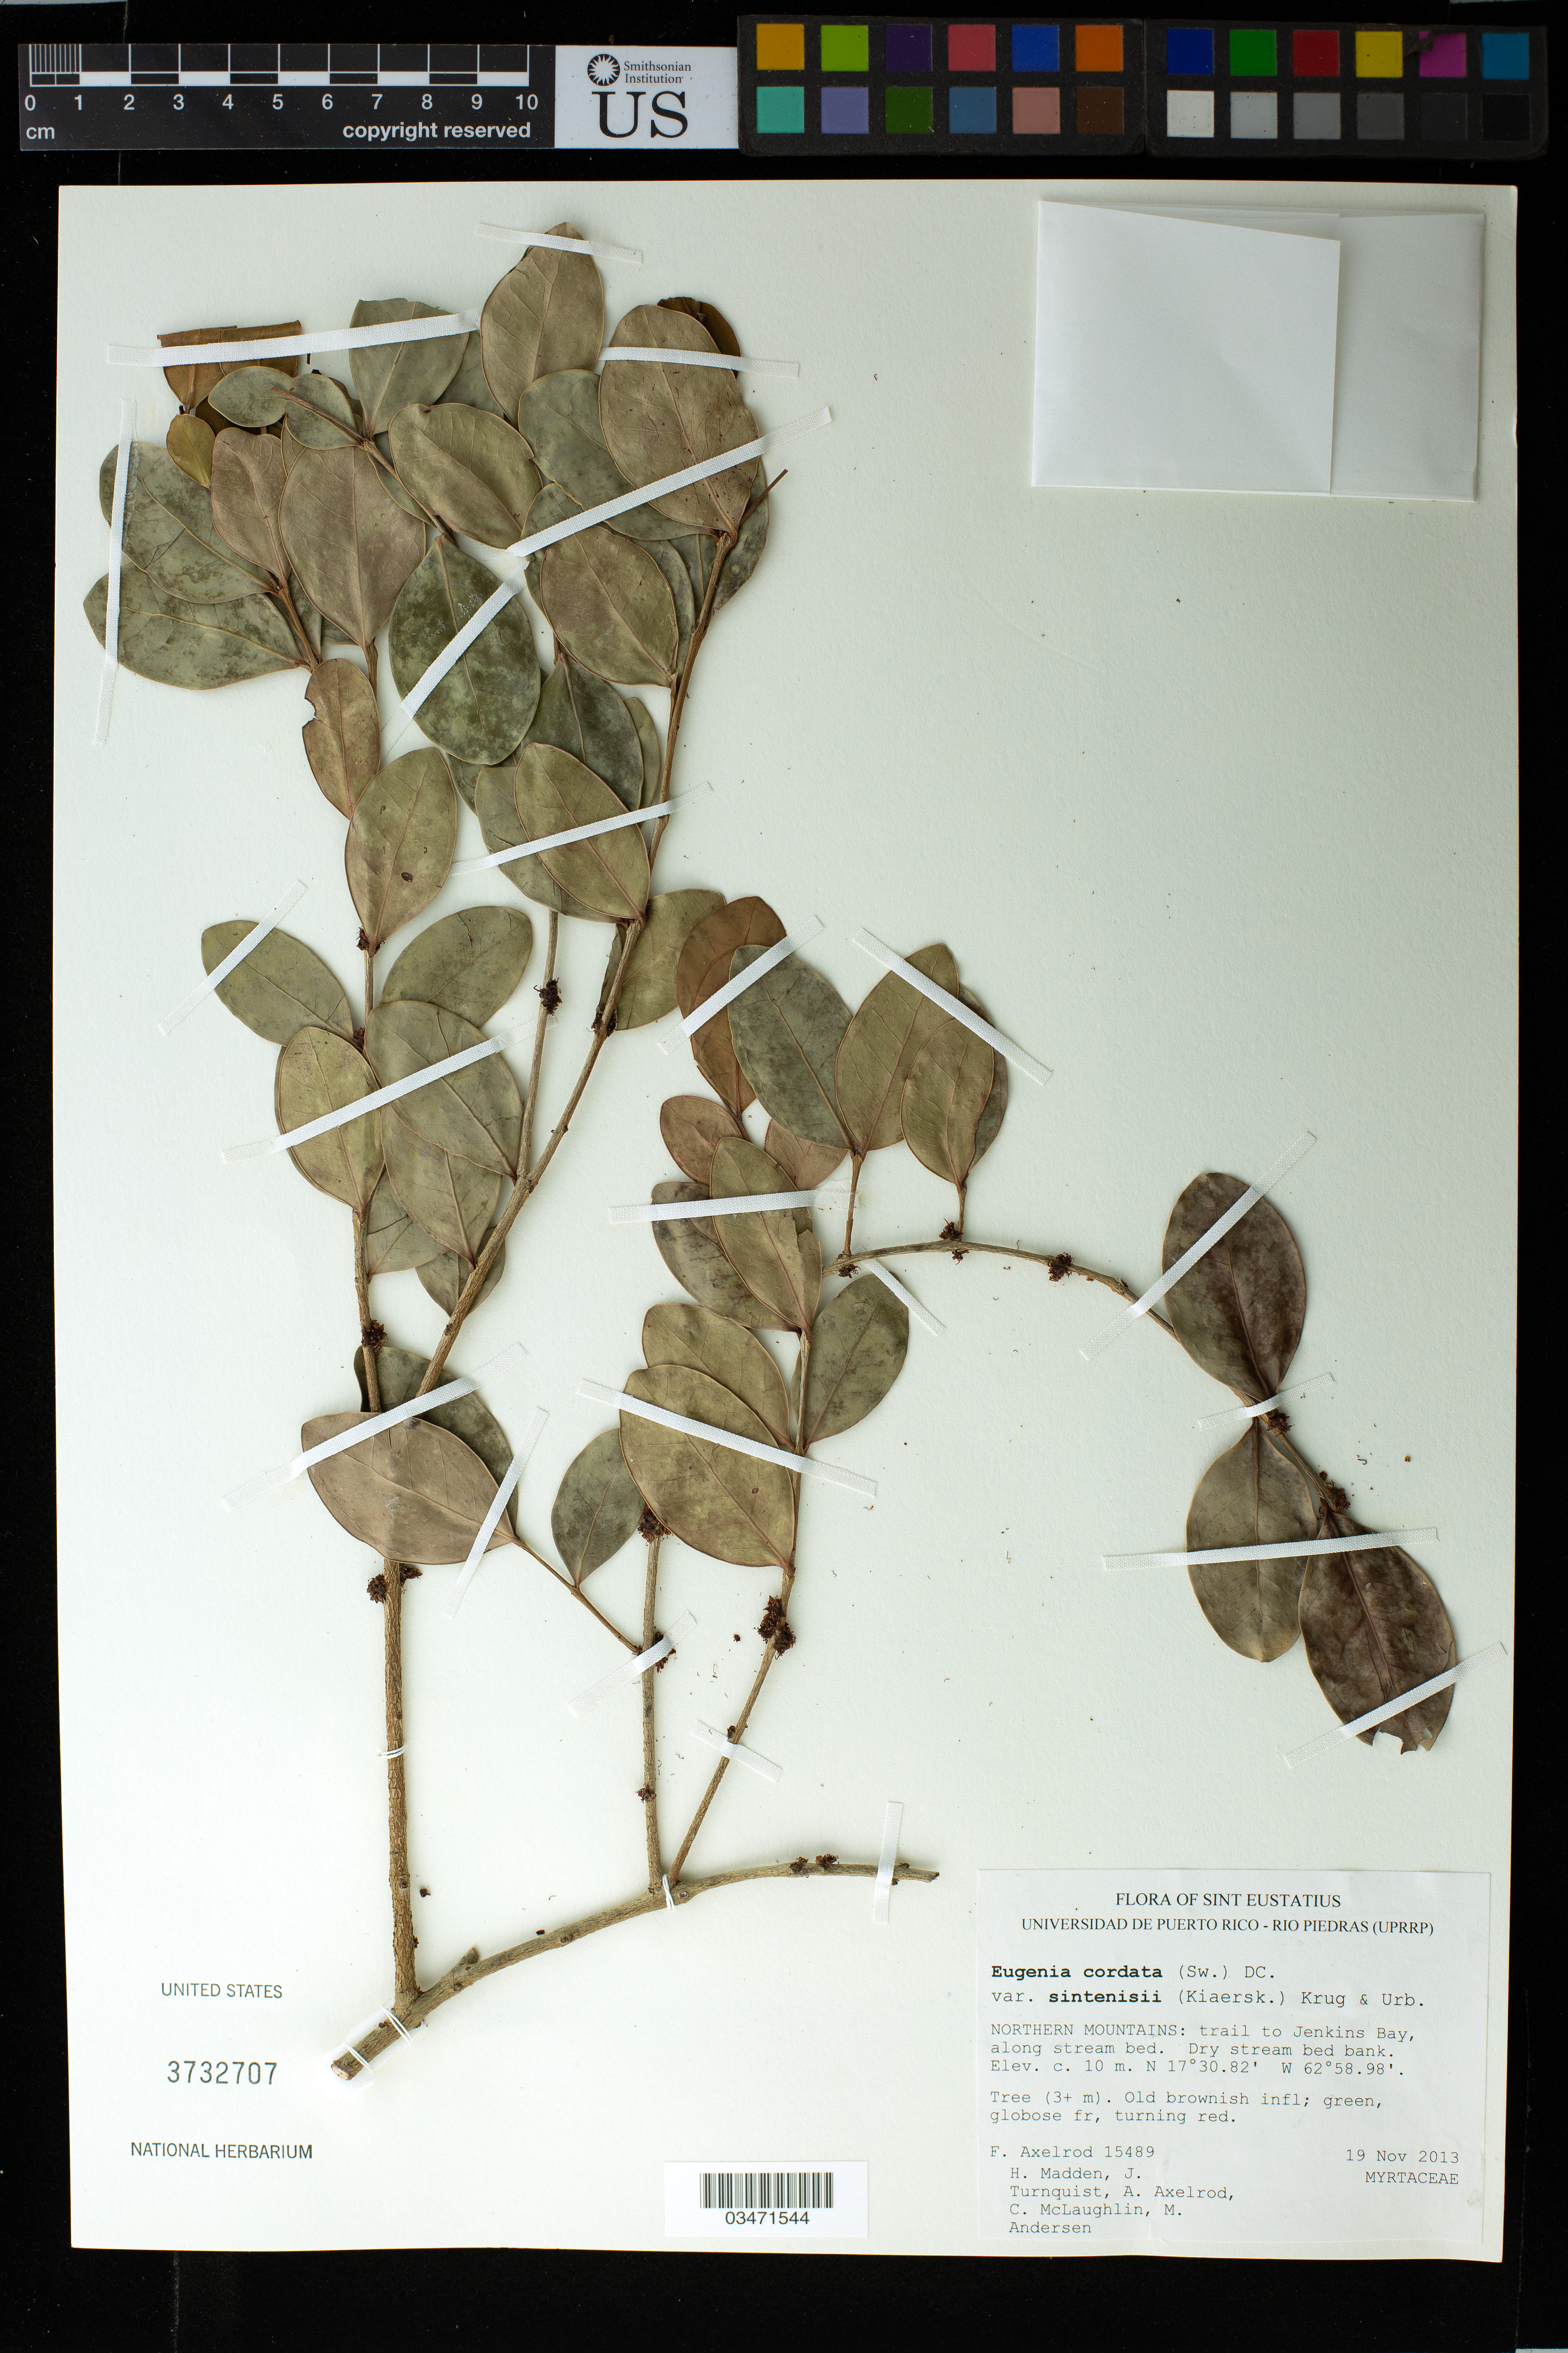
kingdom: Plantae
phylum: Tracheophyta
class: Magnoliopsida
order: Myrtales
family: Myrtaceae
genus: Eugenia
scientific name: Eugenia cordata var. sintenisii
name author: (Kiaersk.) Krug & Urb.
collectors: F. S. Axelrod, H. Madden, J. Turnquist, A. Axelrod, C. McLaughlin & M. Andersen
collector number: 15489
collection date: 2013-11-19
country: Netherlands Antilles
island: St. Eustatius I.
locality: Northern Mountains: trail to Jenkins Bay, along stream bed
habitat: Dry stream bed bank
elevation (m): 10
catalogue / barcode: US 3732707